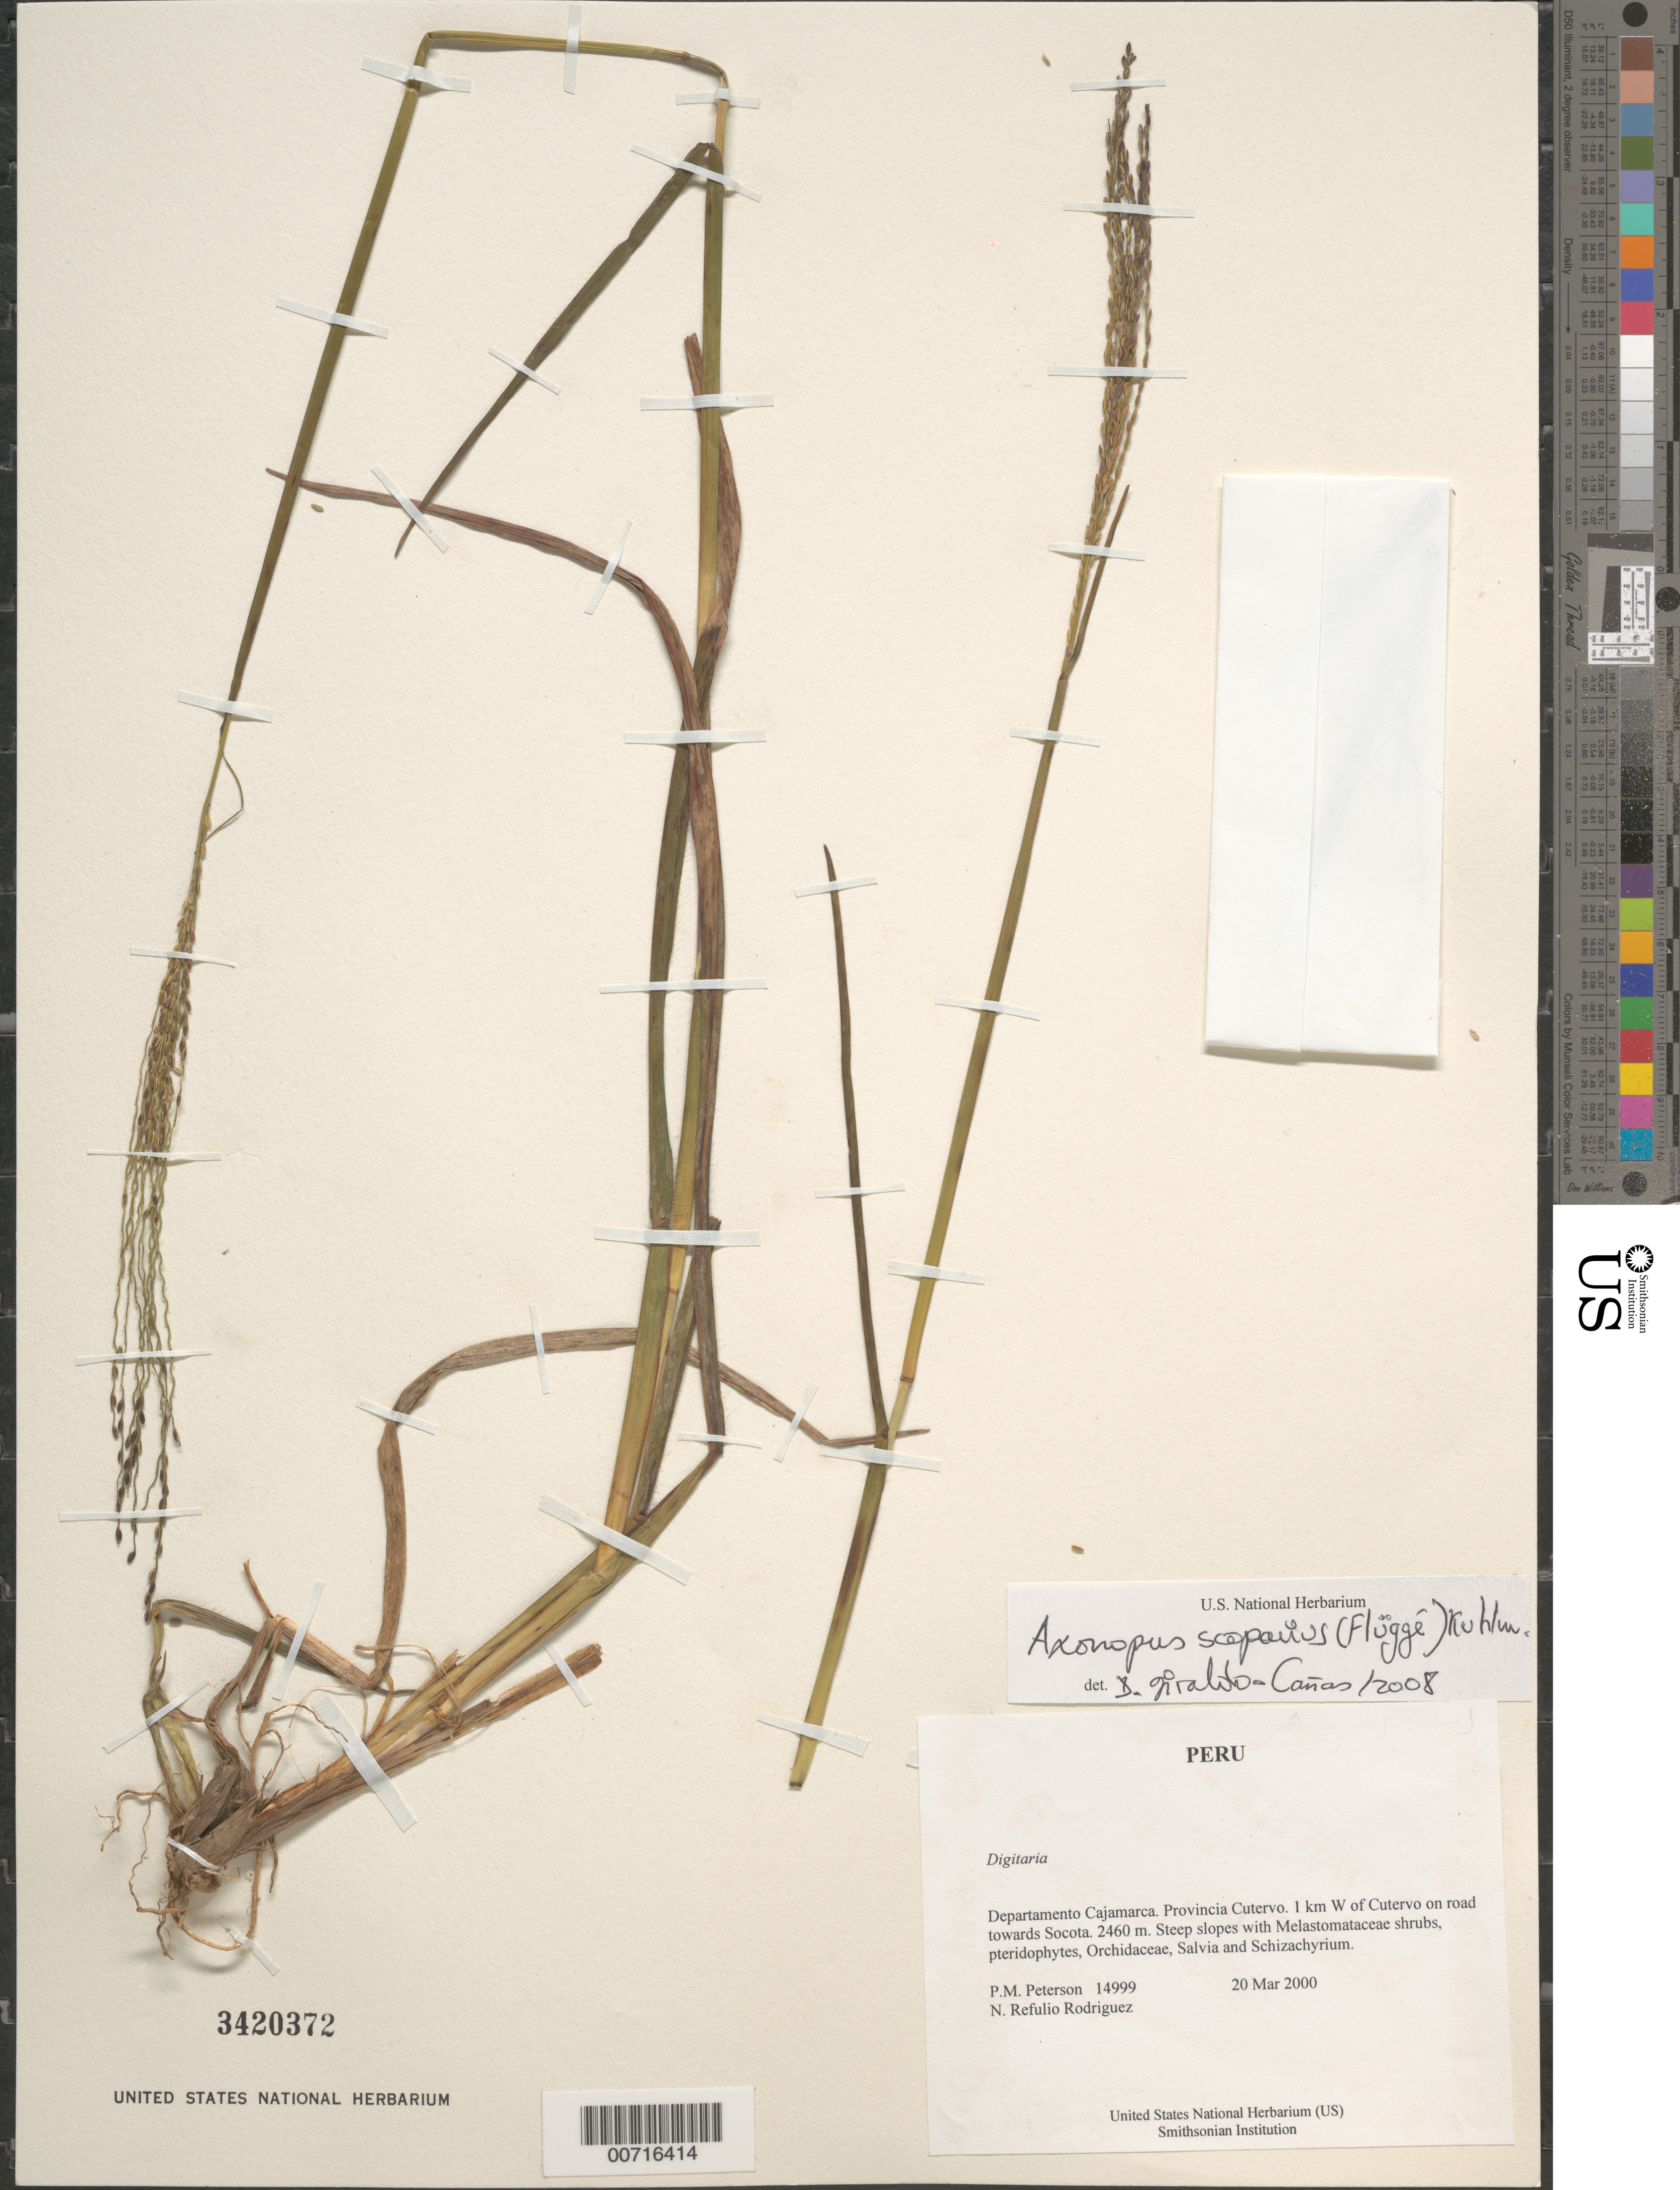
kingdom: Plantae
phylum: Tracheophyta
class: Liliopsida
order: Poales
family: Poaceae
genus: Axonopus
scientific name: Axonopus scoparius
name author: (Flüggé) Kuhlm.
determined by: Giraldo-Cañas, D. A.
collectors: P. M. Peterson & N. Refulio-Rodríguez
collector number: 14999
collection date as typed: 20 Mar 2000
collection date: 2000-03-20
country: Peru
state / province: Cajamarca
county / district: Cutervo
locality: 1 km W of Cutervo on road towards Socota.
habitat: Steep slopes with Melastomataceae shrubs, pteridophytes, Orchidaceae, Salvia and Schizachyrium.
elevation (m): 2460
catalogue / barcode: US 3420372